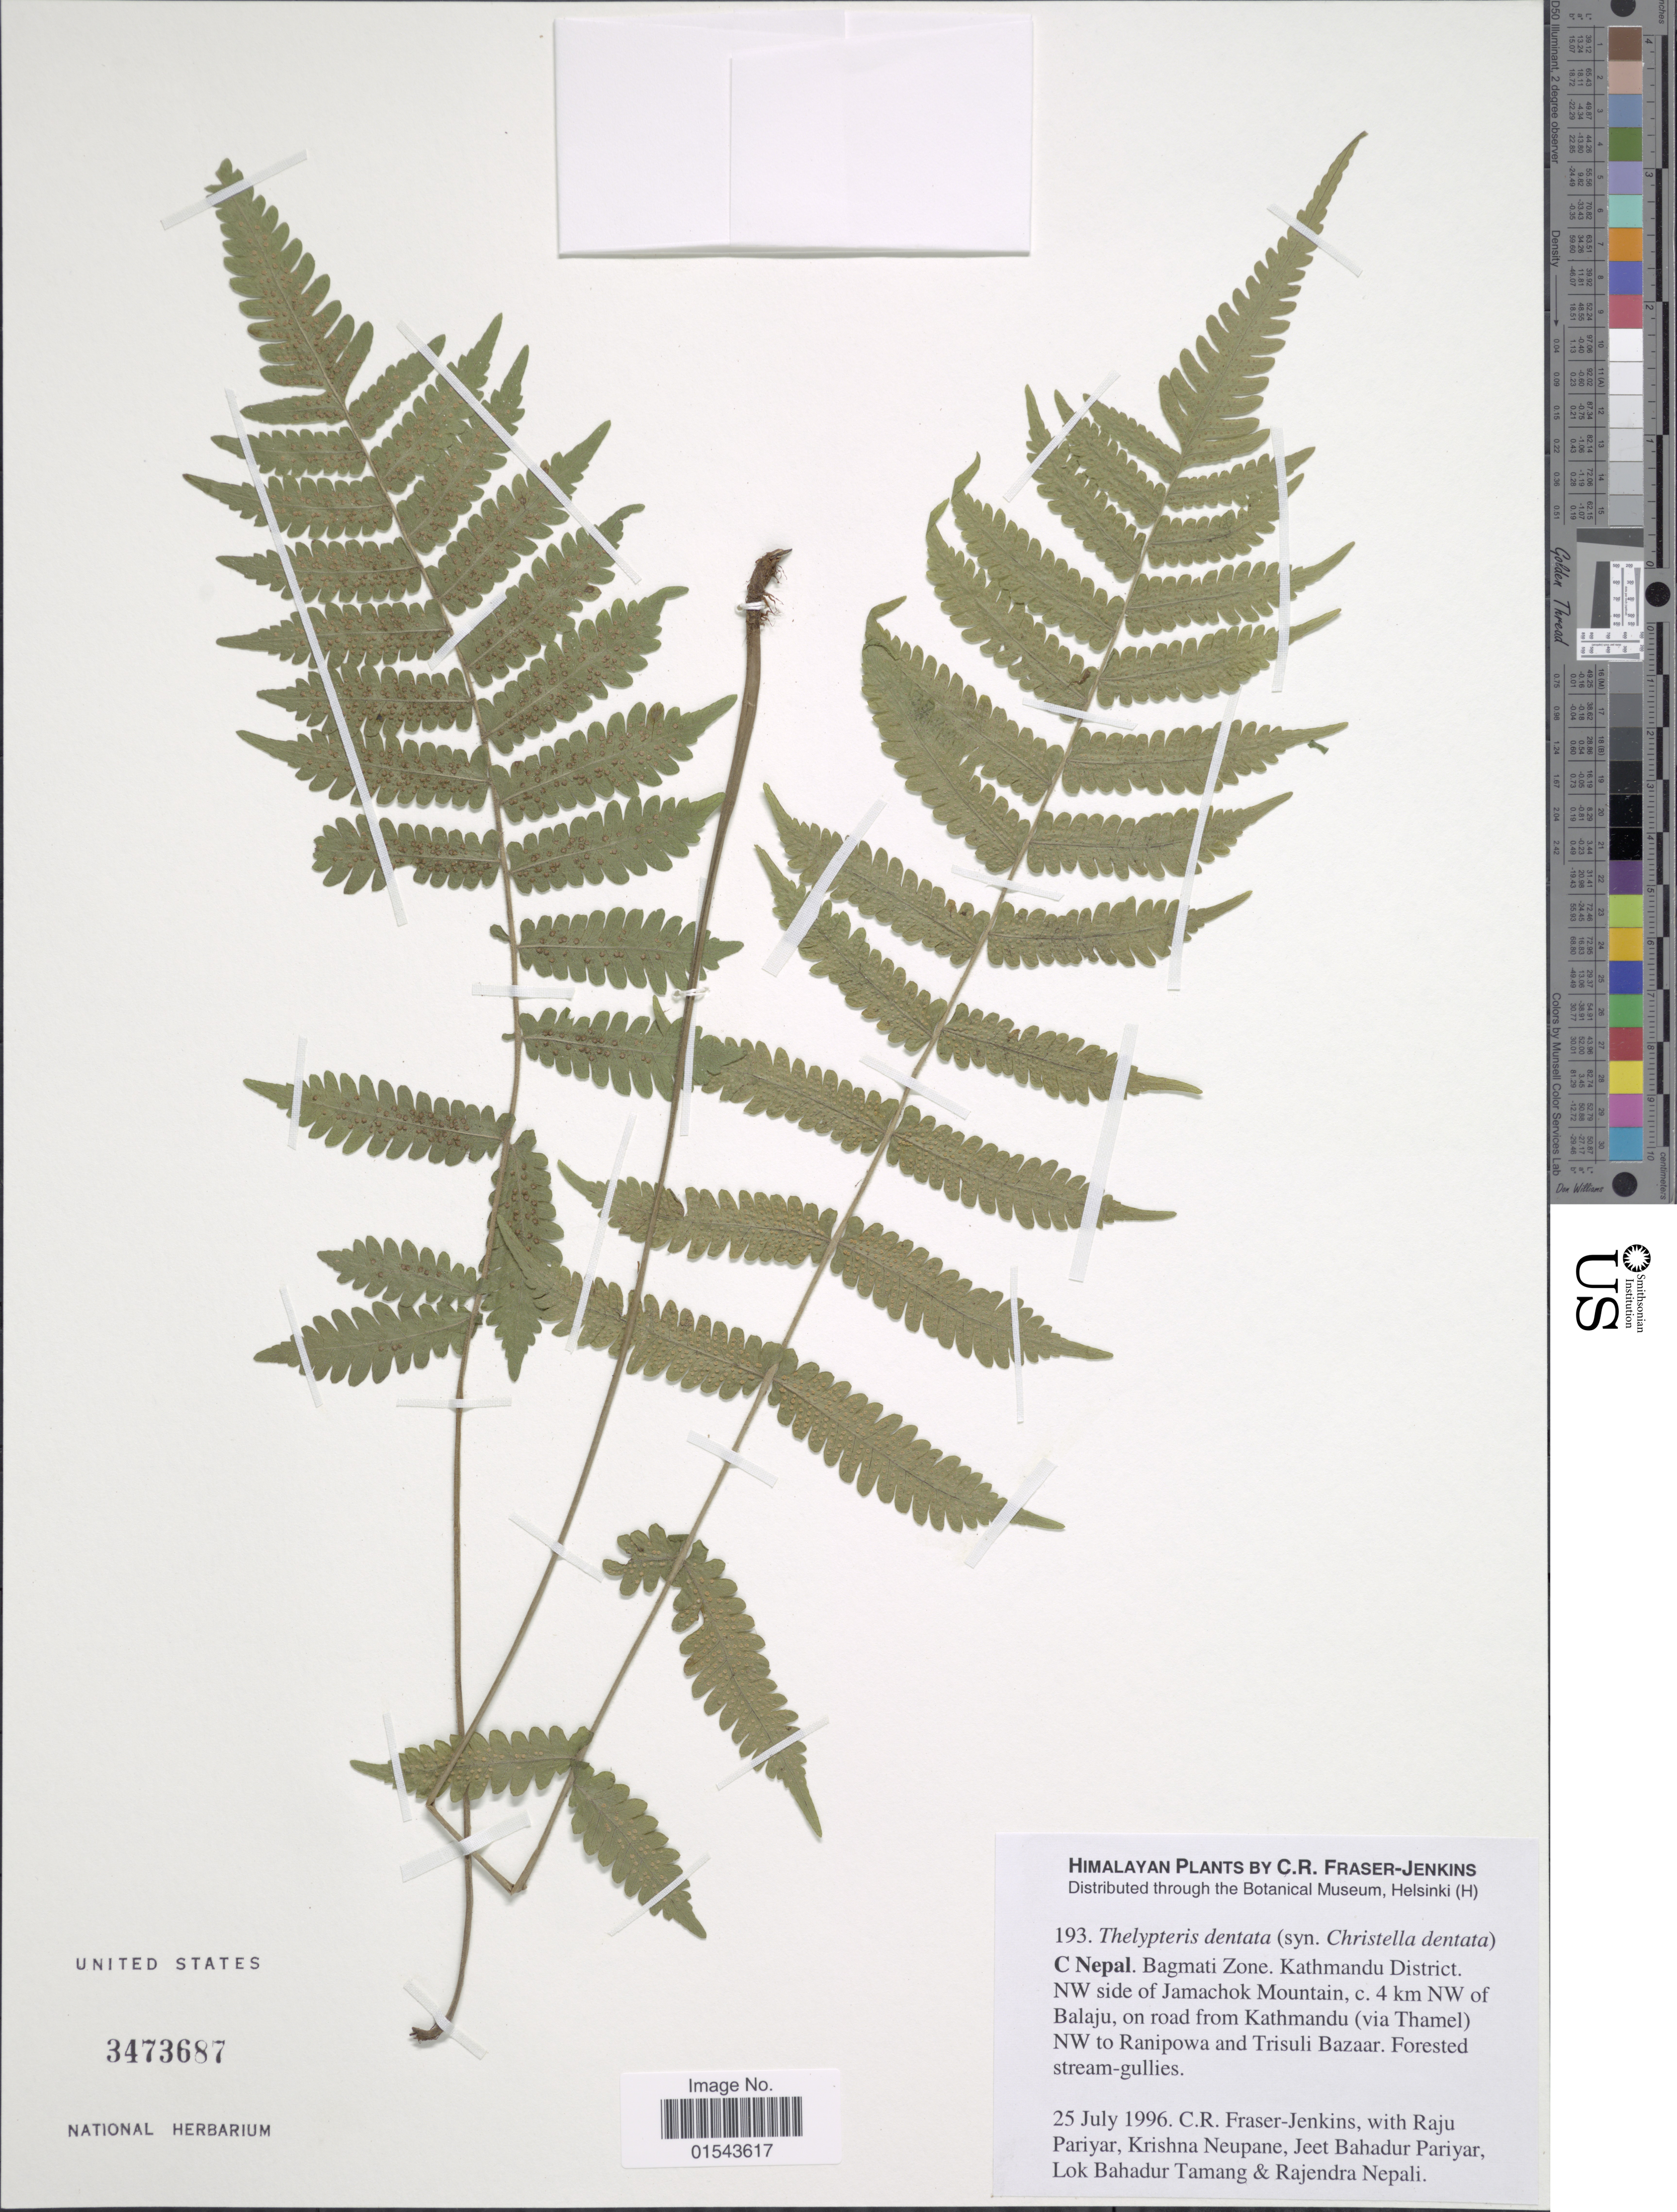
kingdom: Plantae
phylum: Tracheophyta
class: Polypodiopsida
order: Polypodiales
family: Thelypteridaceae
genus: Christella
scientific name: Christella dentata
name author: (Forssk.) Brownsey & Jermy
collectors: C. R. Fraser-Jenkins, R. Pariyar, K. Neupane, J. Pariyar & et al.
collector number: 193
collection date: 1996-07-25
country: Nepal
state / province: Bagmati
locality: Himalaya, C Nepal. Bagmati Zone. Kathmandu District. NW side of Jamachok Mountain, 4 km NW of Balaju, on road from Kathmandu (via Thamel) NW to Ranipowa and Trisuli Bazaar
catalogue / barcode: US 3473687